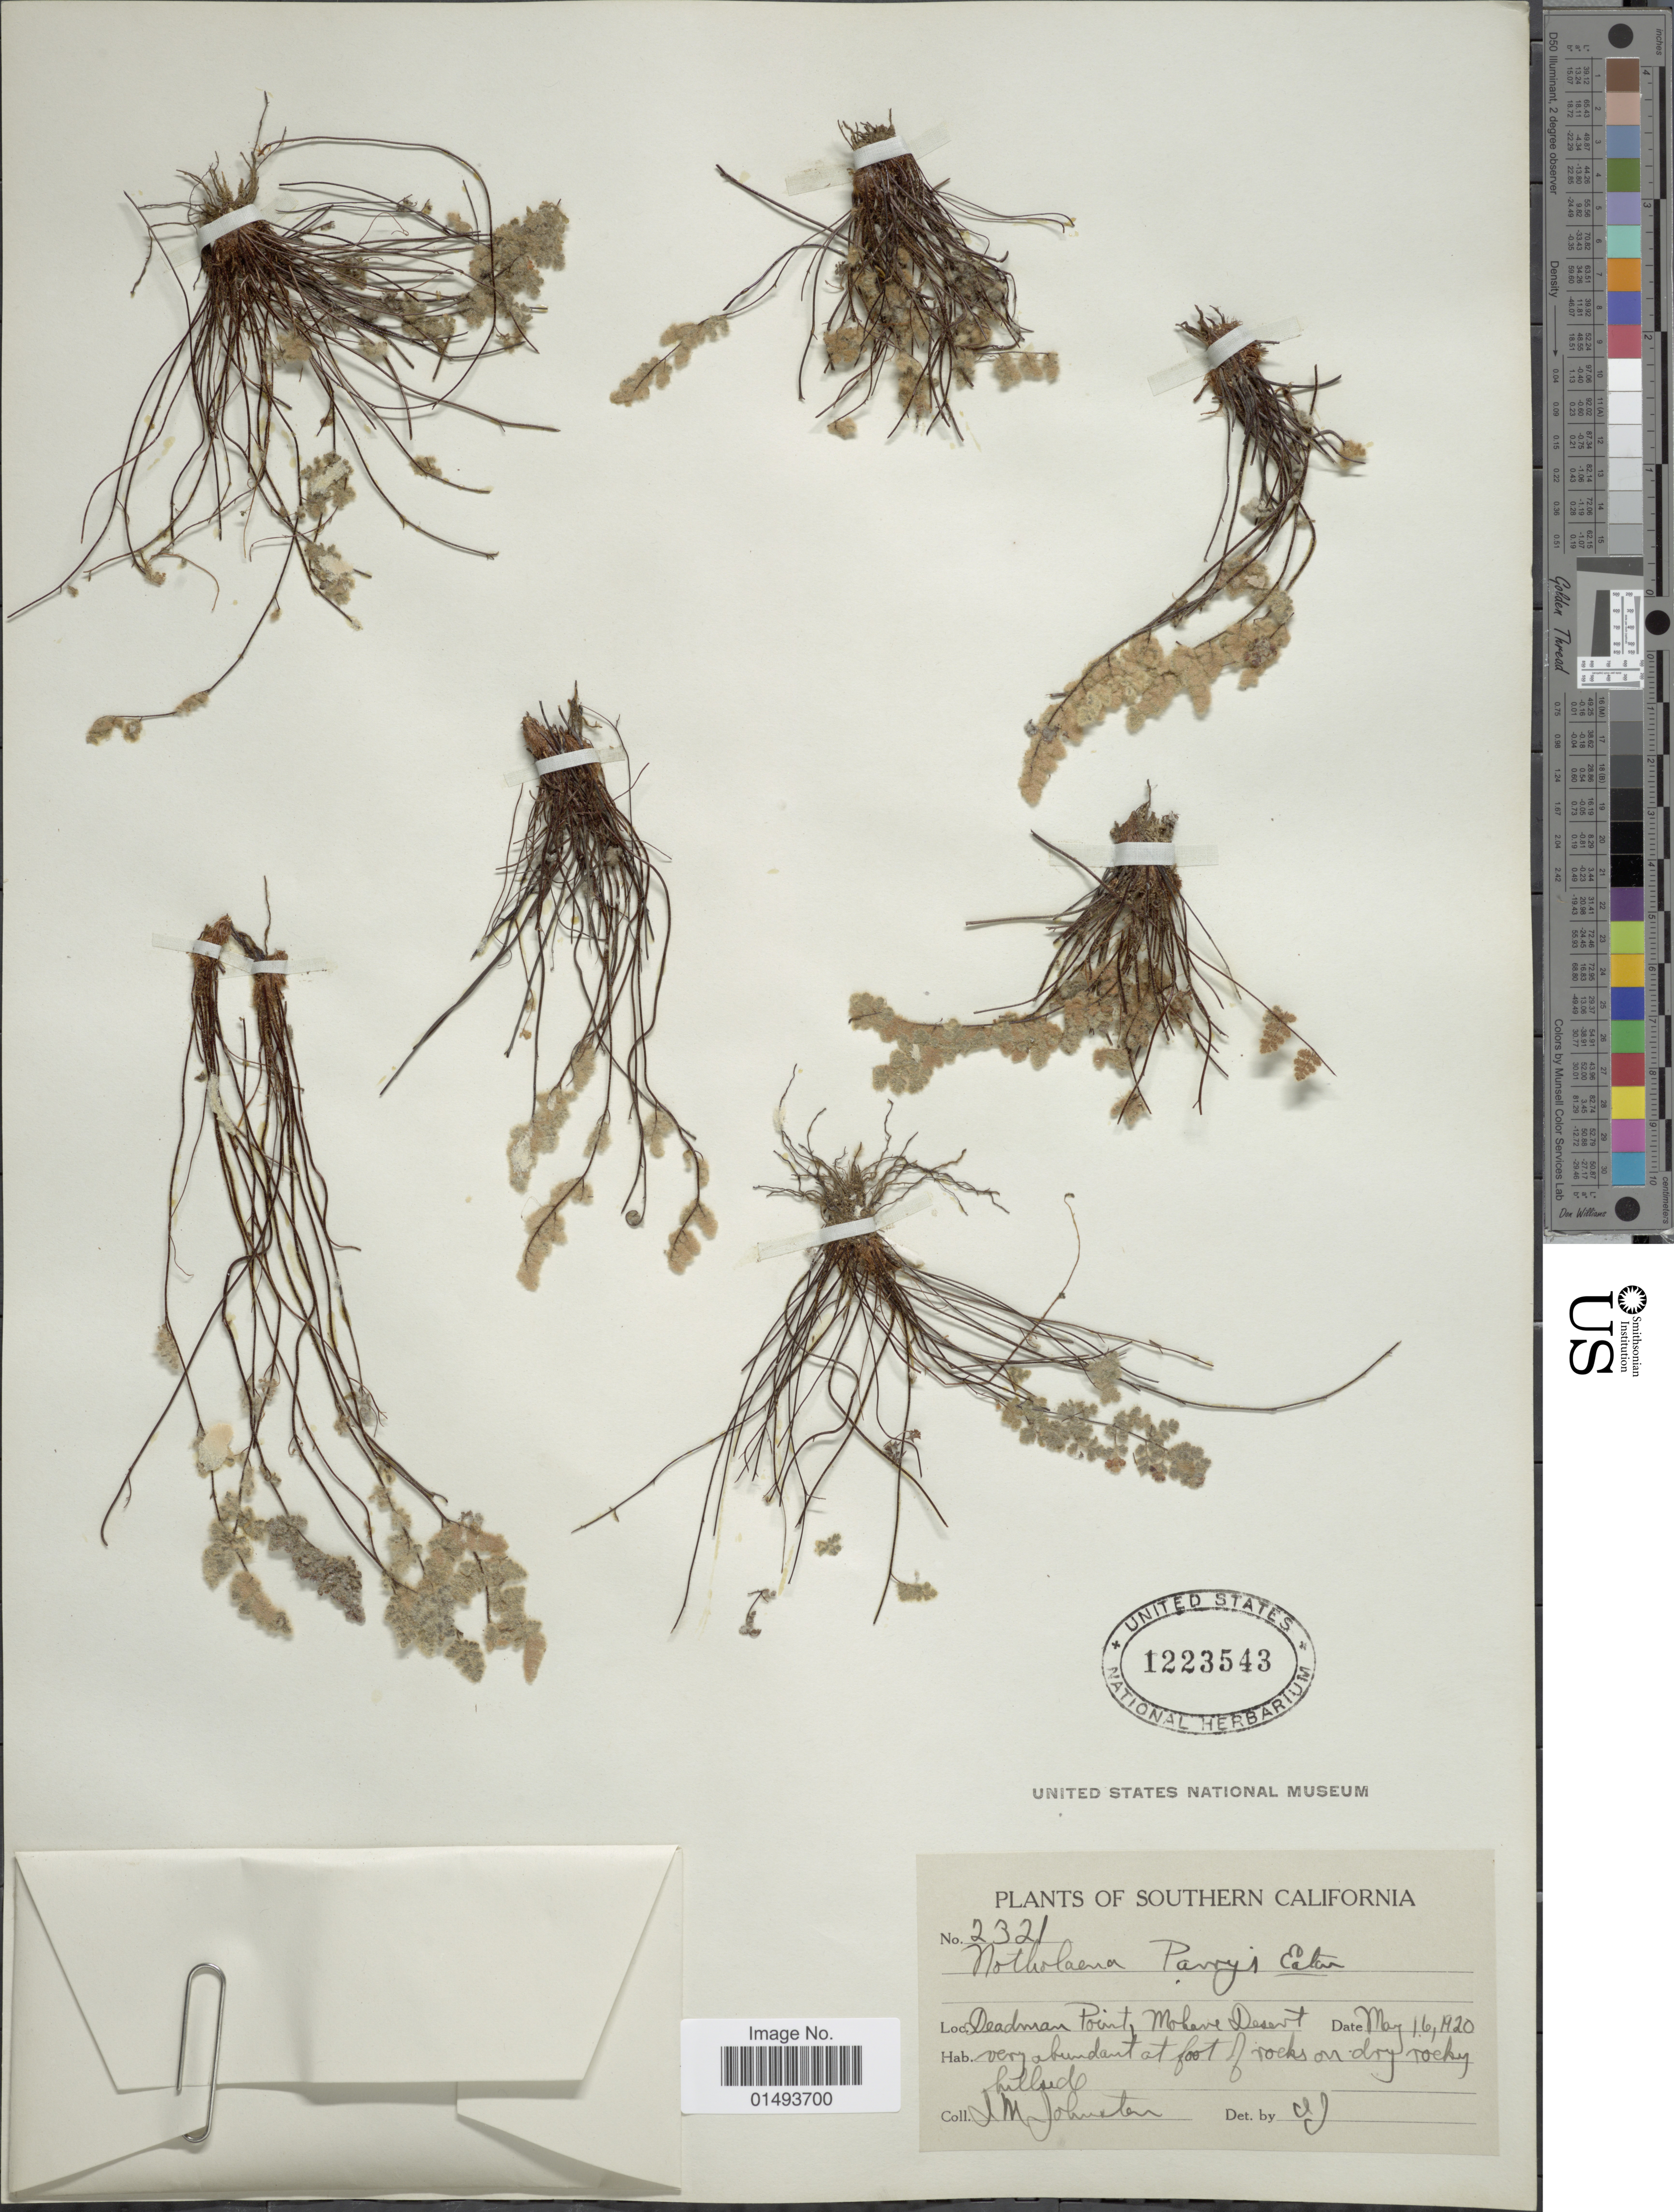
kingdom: Plantae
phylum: Tracheophyta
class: Polypodiopsida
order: Polypodiales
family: Pteridaceae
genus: Myriopteris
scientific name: Myriopteris parryi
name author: (D.C. Eaton) Grusz & Windham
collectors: J. Johnston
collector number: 2321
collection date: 1920-05-16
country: United States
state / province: California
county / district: Kern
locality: Plants of Southern California, Deadman Point, Mohave Desert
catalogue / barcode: US 1223543